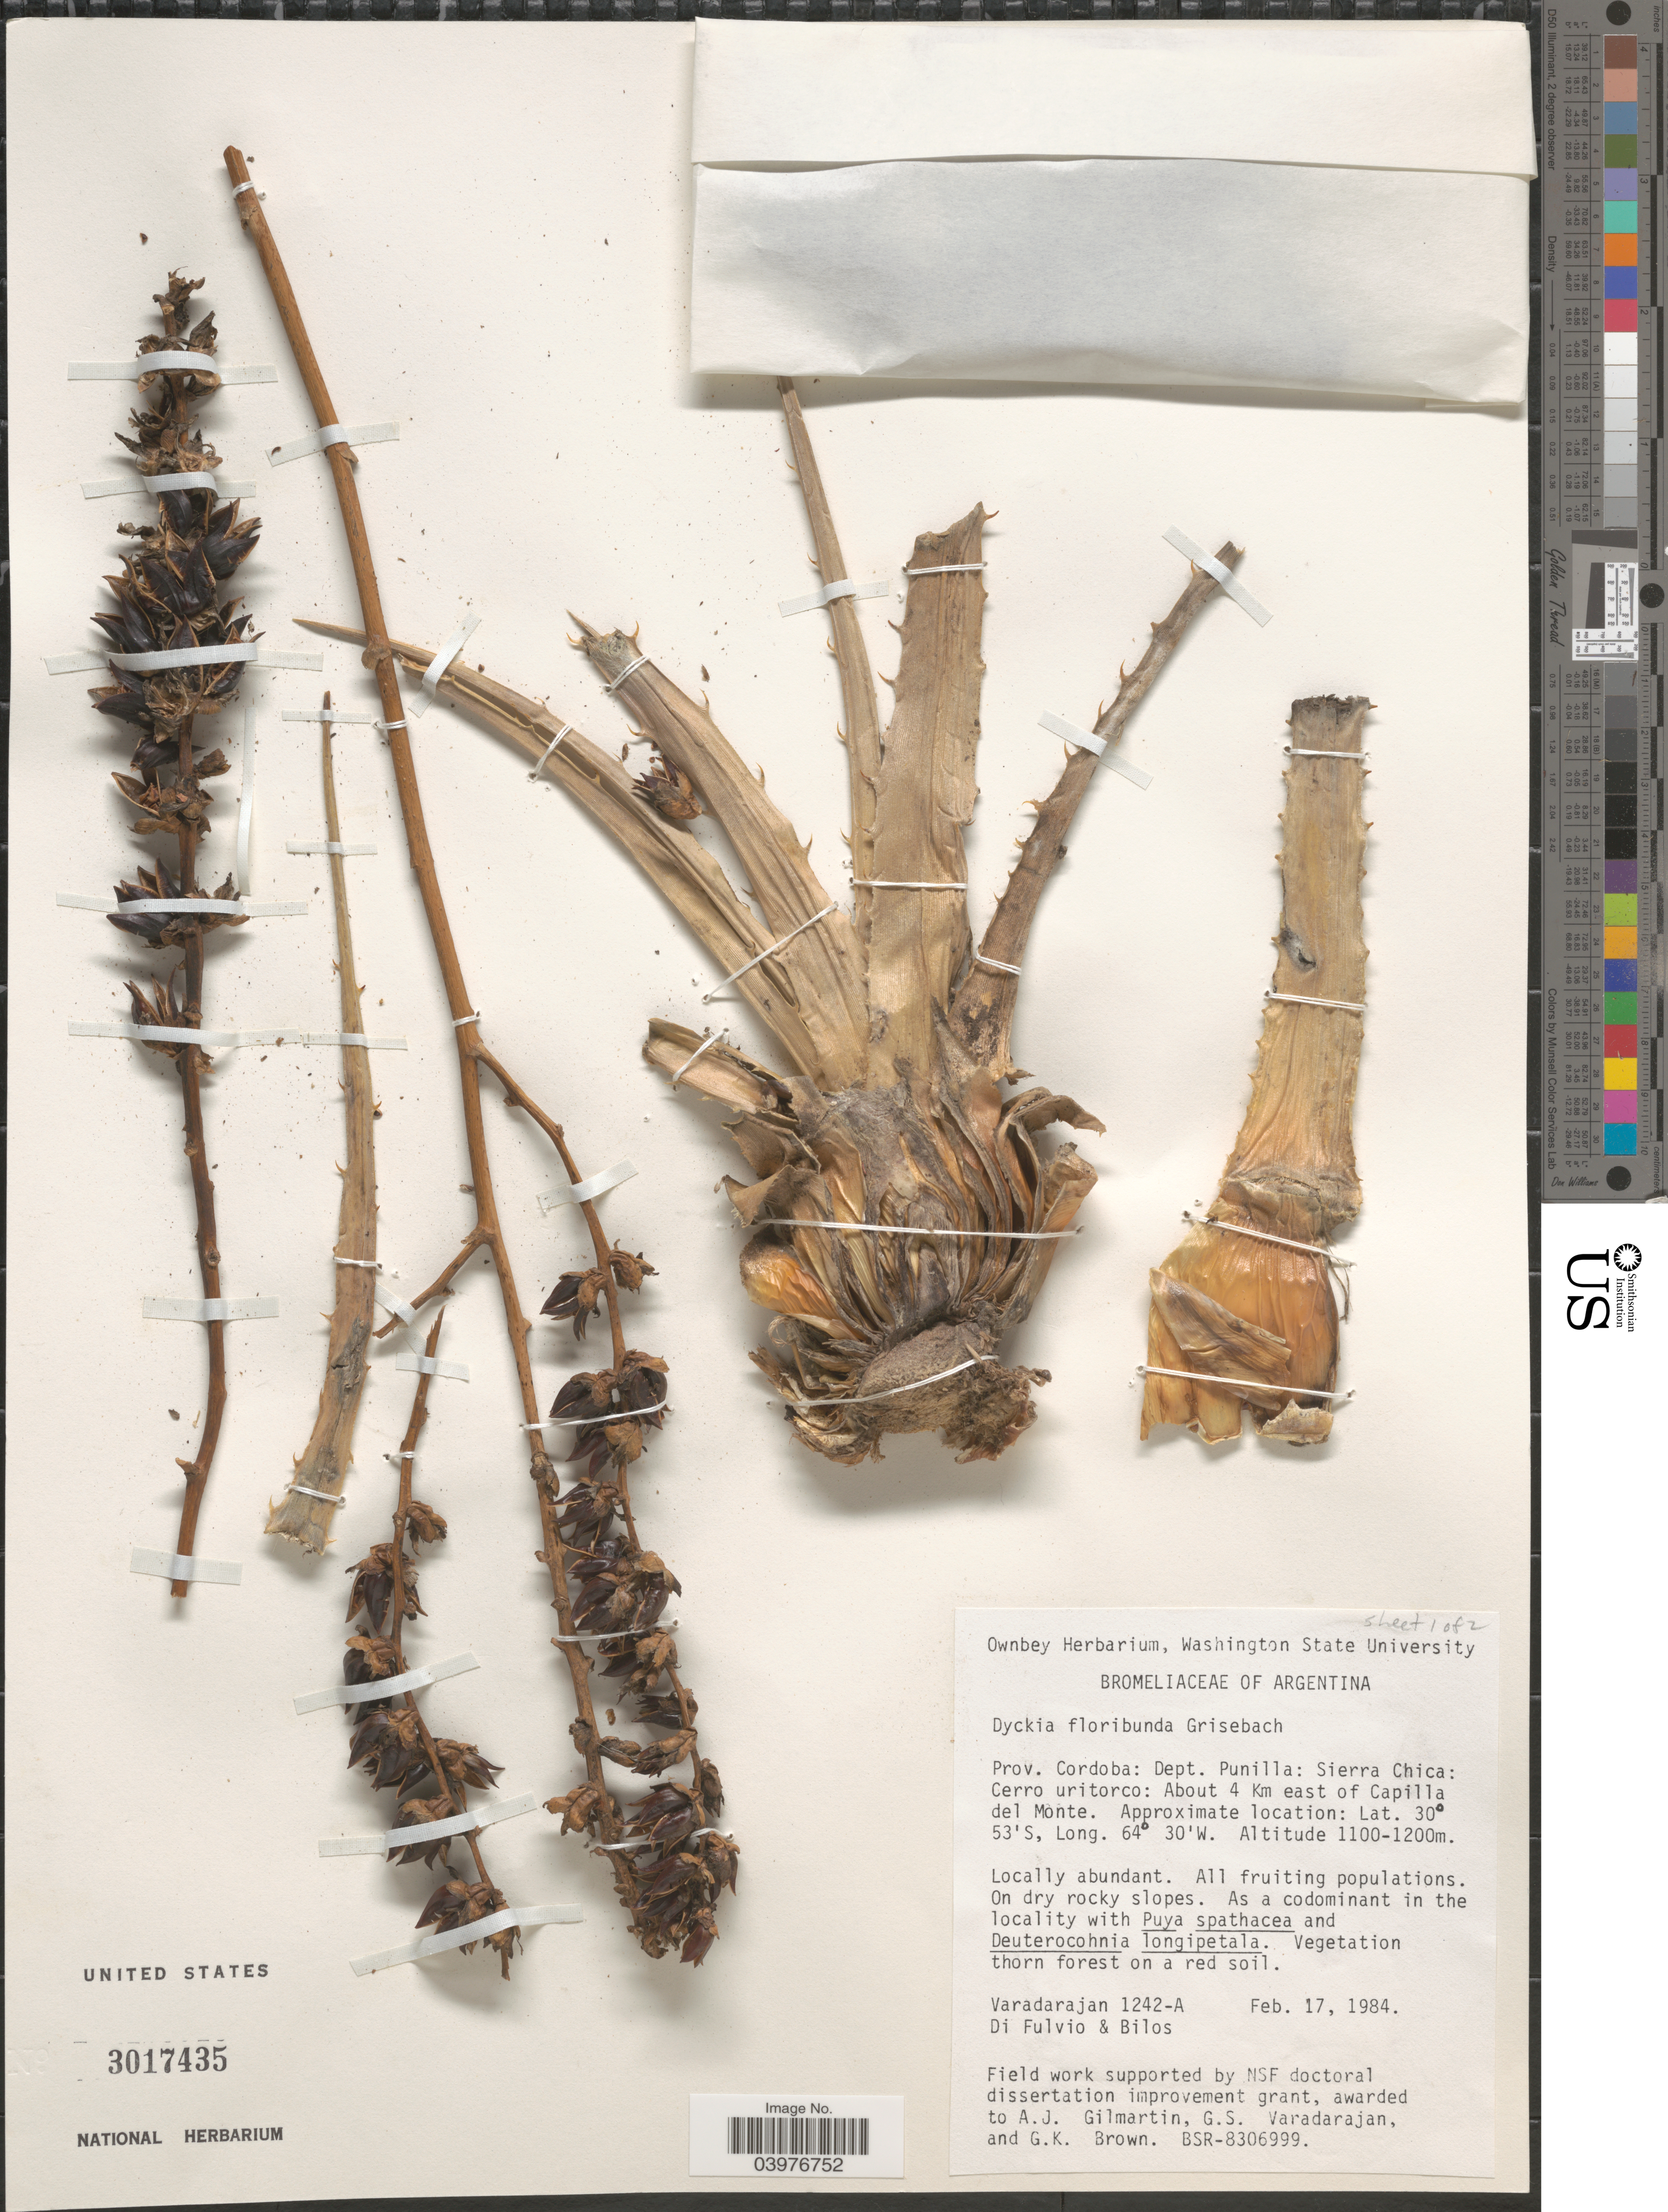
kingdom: Plantae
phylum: Tracheophyta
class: Liliopsida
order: Poales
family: Bromeliaceae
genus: Dyckia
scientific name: Dyckia floribunda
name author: Griseb.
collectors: G. S. Varadarajan, -. Di Fulvio & -. Bilos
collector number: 1242-A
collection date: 1984-02-17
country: Argentina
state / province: Cordoba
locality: Dept. Punilla: Sierra Chica: Cerro uritorco: About 4 Km east of Capilla del Monte.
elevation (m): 1100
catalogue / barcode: US 3017435